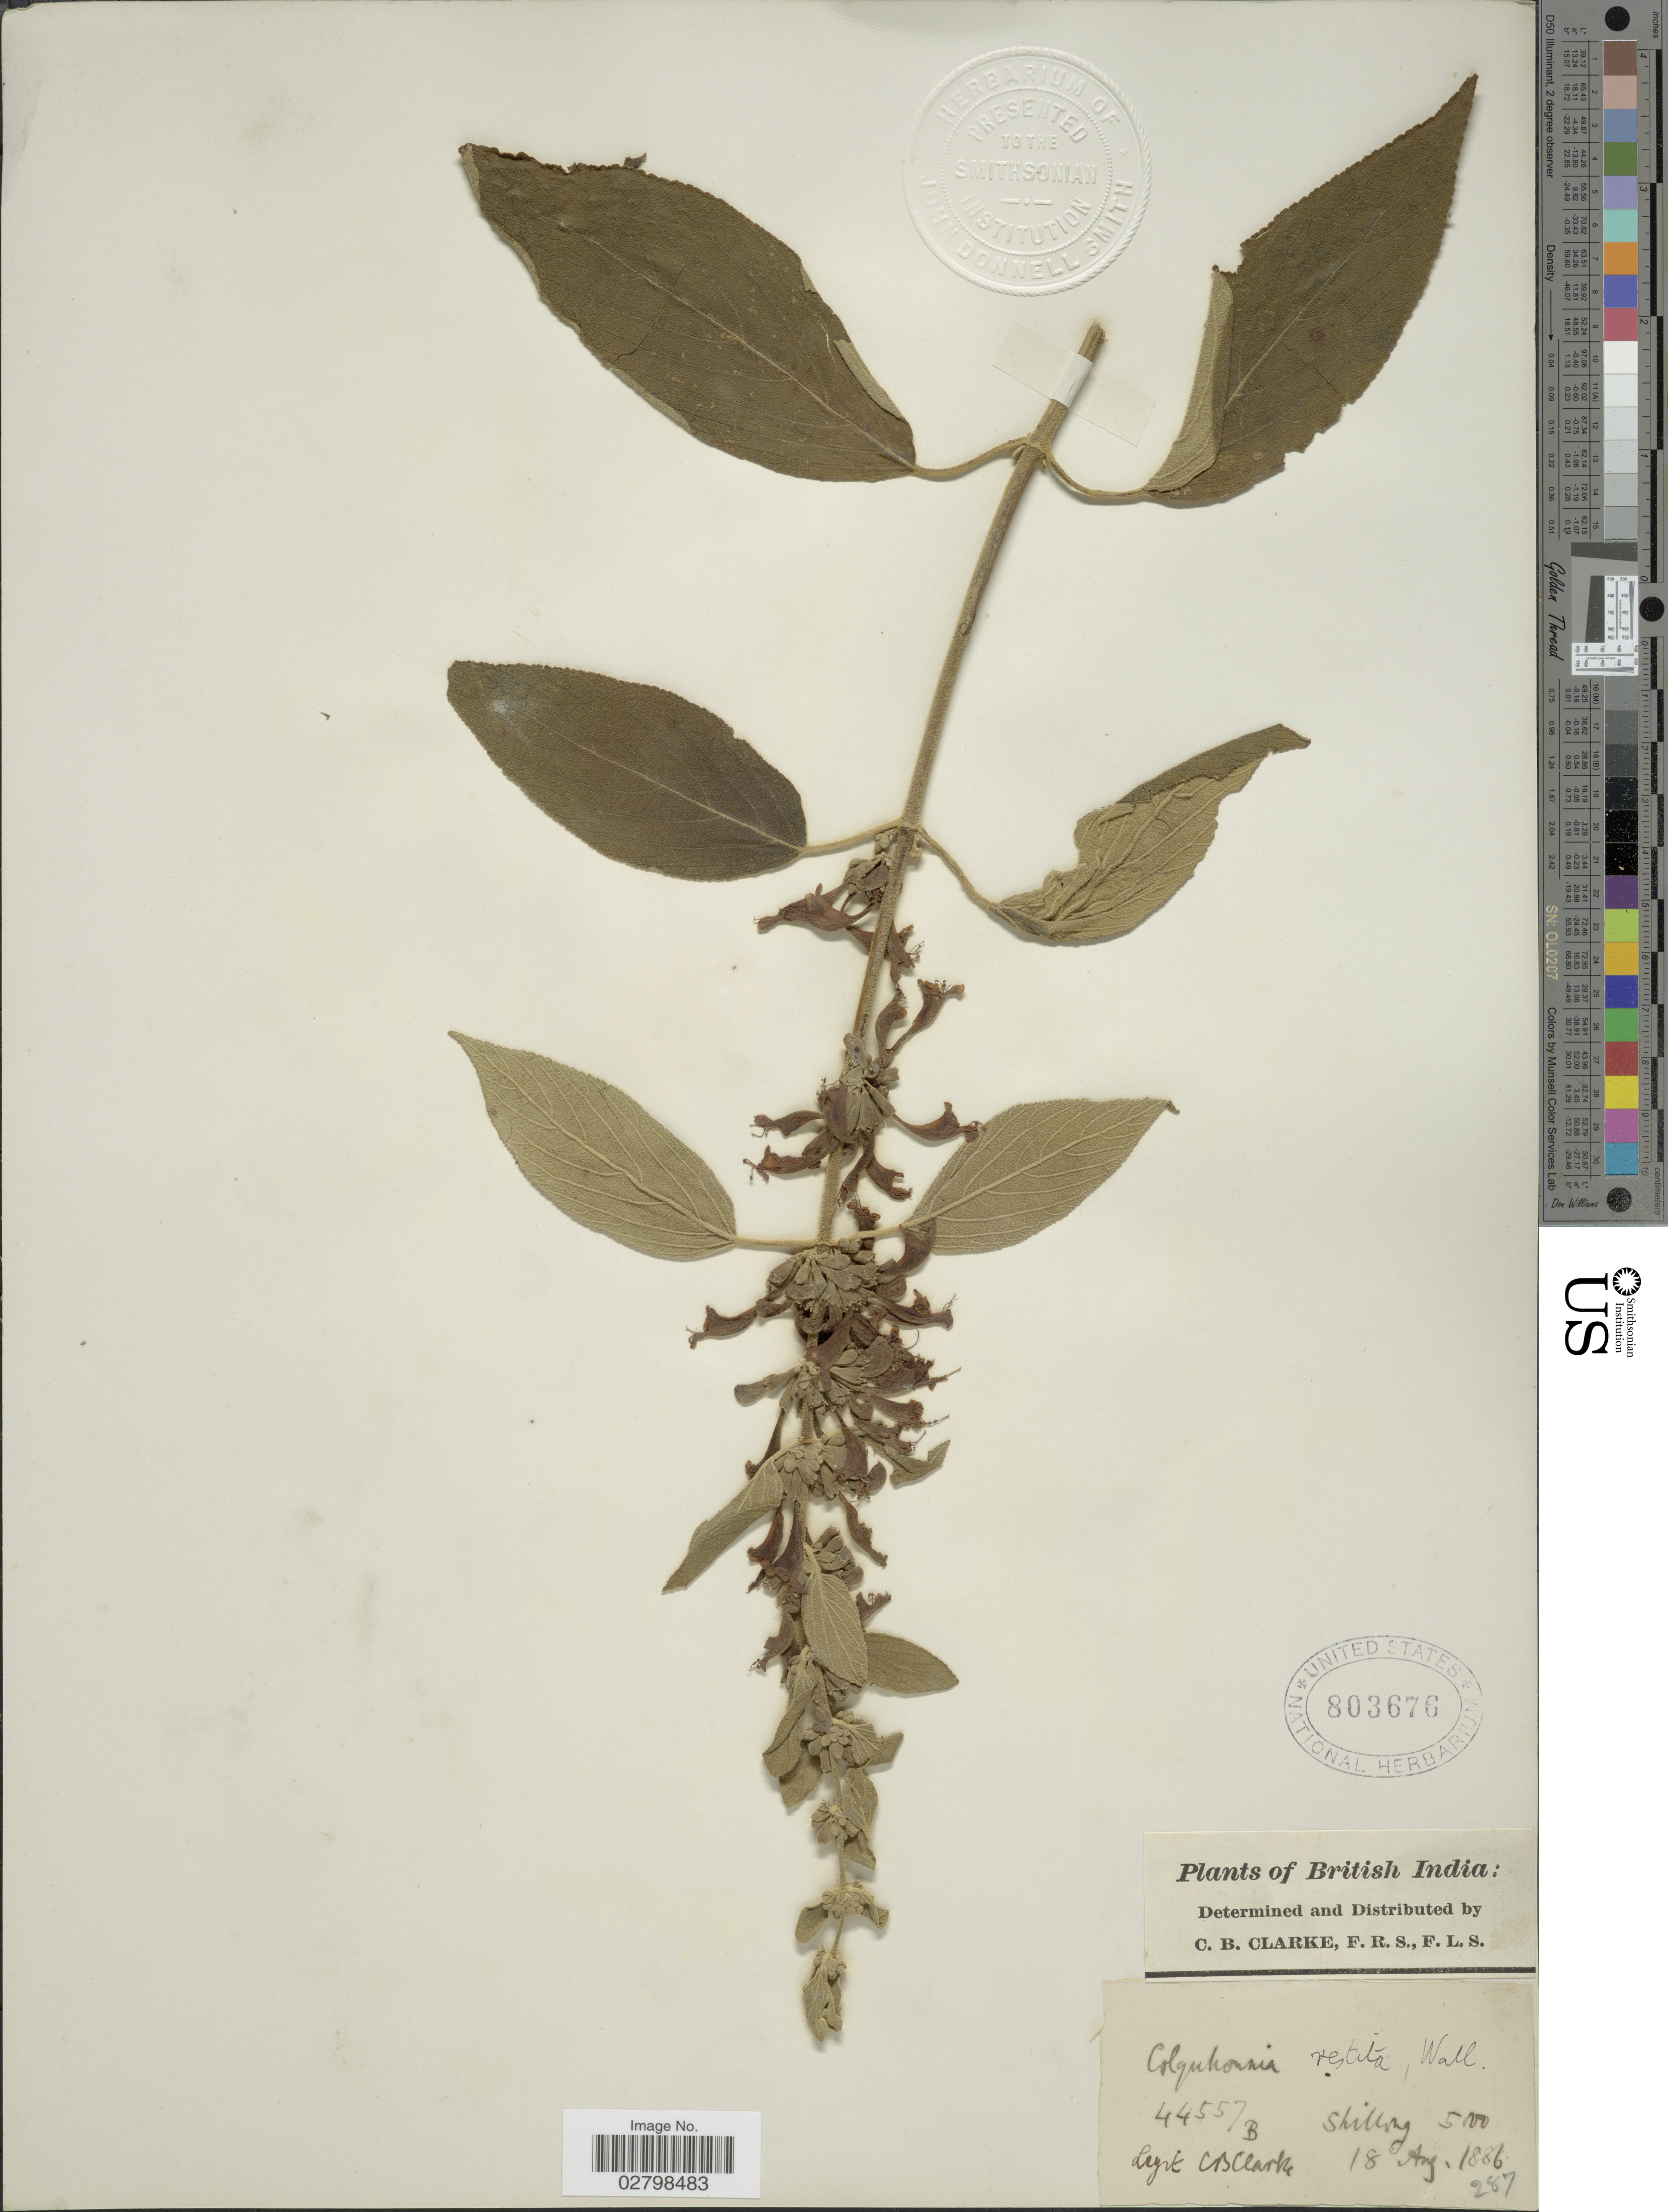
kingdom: Plantae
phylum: Tracheophyta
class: Magnoliopsida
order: Lamiales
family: Lamiaceae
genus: Colquhounia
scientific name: Colquhounia vestita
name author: Wall.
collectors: C. B. Clarke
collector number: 44557B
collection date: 1886-08-18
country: India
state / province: Meghalaya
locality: British India. Shillong.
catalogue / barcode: US 803676